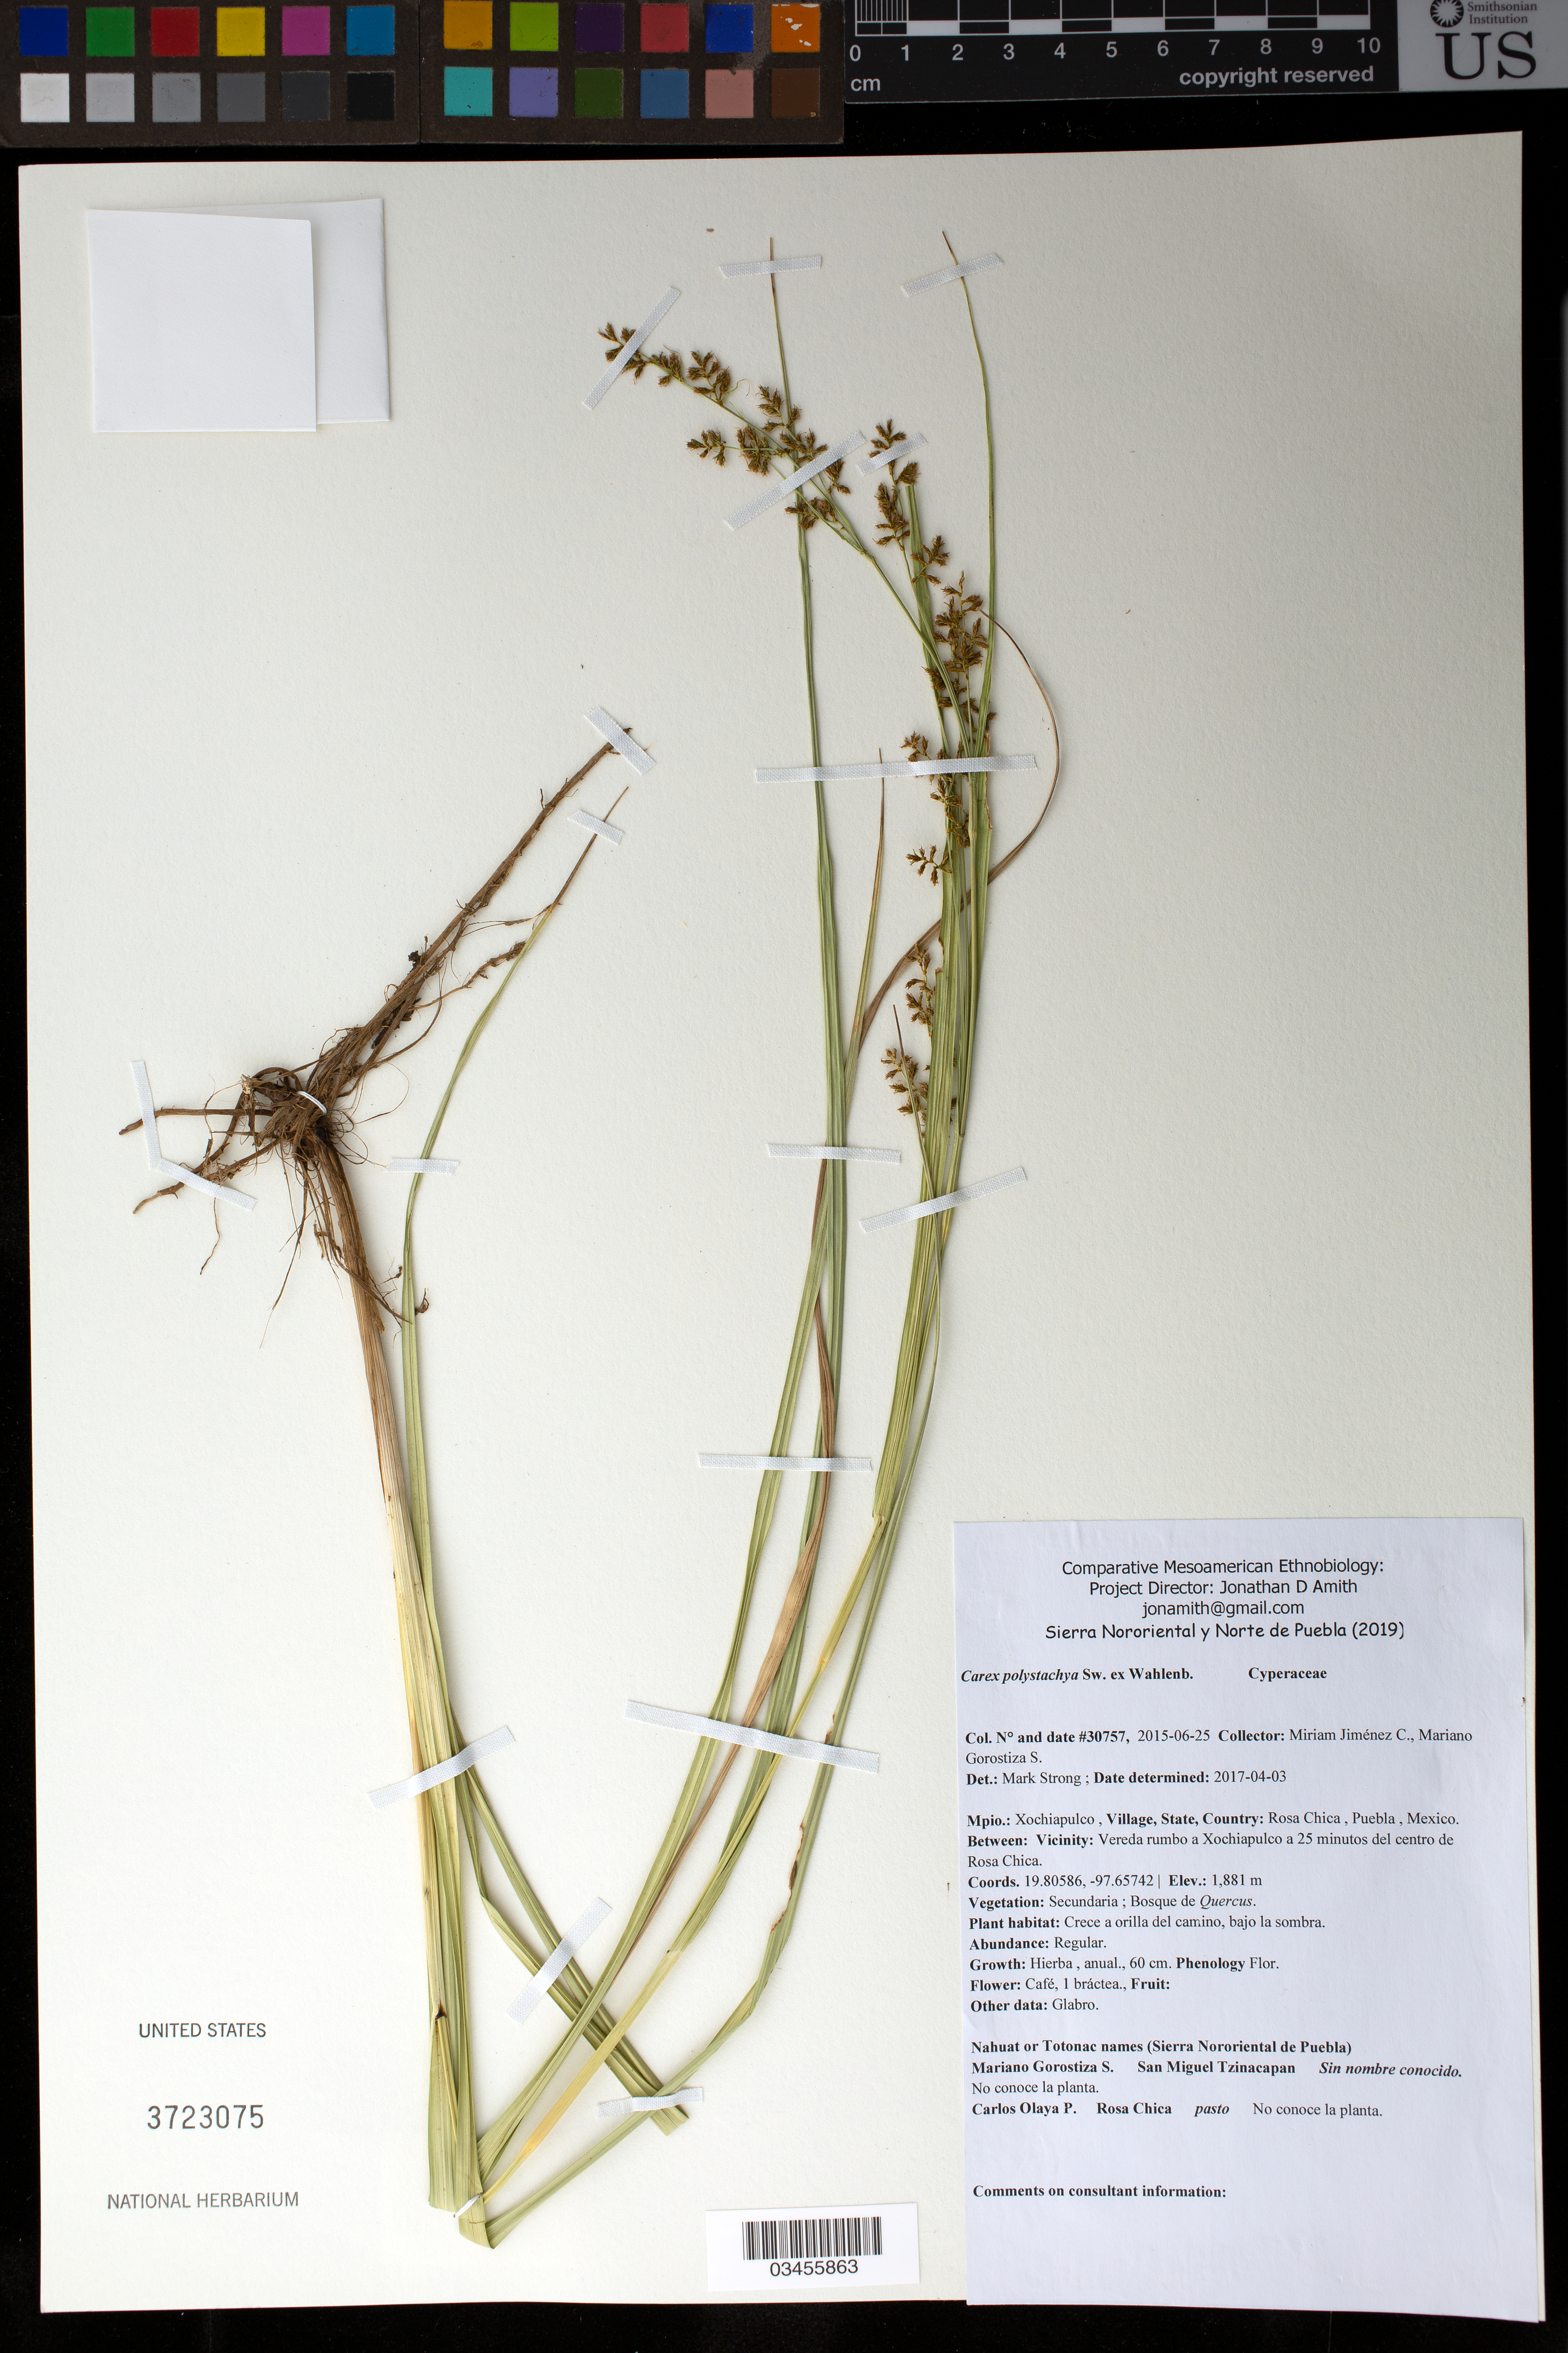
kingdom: Plantae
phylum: Tracheophyta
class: Liliopsida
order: Poales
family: Cyperaceae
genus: Carex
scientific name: Carex polystachya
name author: Sw. ex Wahlenb.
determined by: Strong, M. T., (US), Smithsonian Institution - National Museum of Natural History (UNITED STATES)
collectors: M. Jiménez Chimil & M. Gorostiza S.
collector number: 30757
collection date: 2015-06-25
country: México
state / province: Puebla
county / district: Xochiapulco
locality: PUEBLO: Rosa Chica; LOCALIDAD EXACTA: Vereda rumbo a Xochiapulco a 25 minutos del centro de Rosa Chica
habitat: Bosque de Quercus | A orilla del camino, bajo la sombra.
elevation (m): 1881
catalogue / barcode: US 3723075